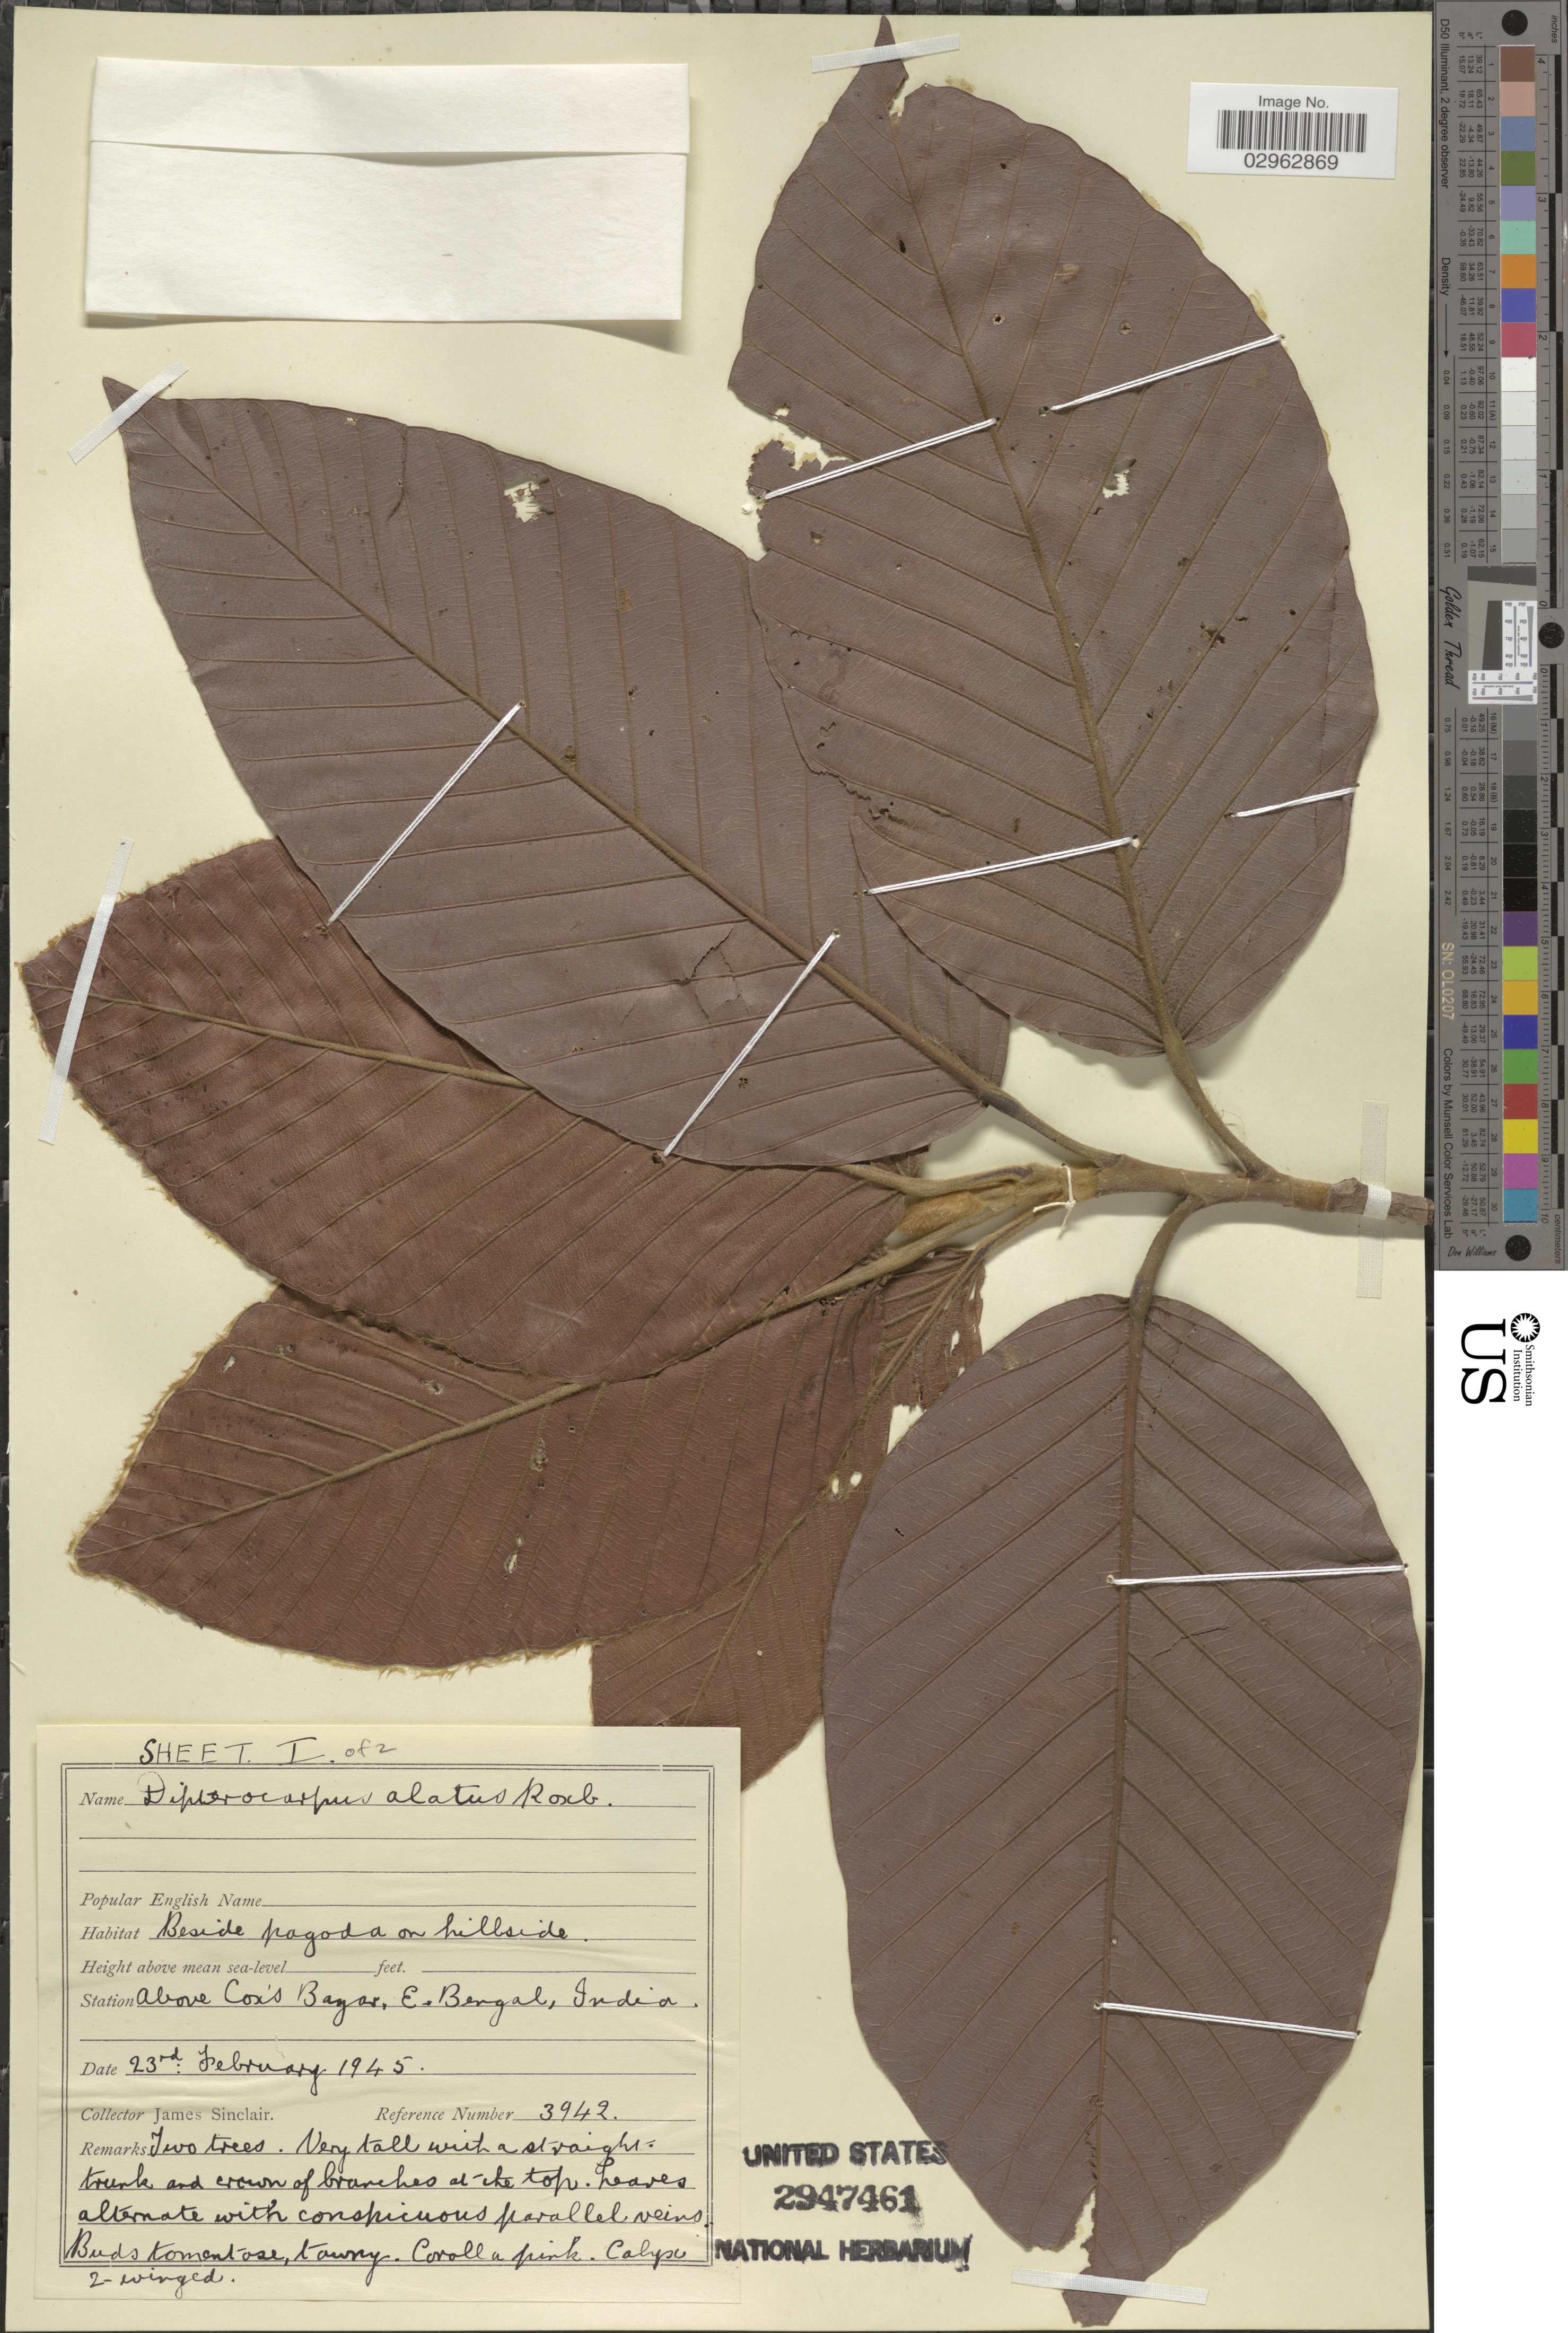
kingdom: Plantae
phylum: Tracheophyta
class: Magnoliopsida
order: Malvales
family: Dipterocarpaceae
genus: Dipterocarpus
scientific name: Dipterocarpus alatus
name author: Roxb.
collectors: J. Sinclair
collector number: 3942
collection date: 1945-02-23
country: Bangladesh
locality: Station above Cox's Bazar, E. Bengal, India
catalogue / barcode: US 2947461